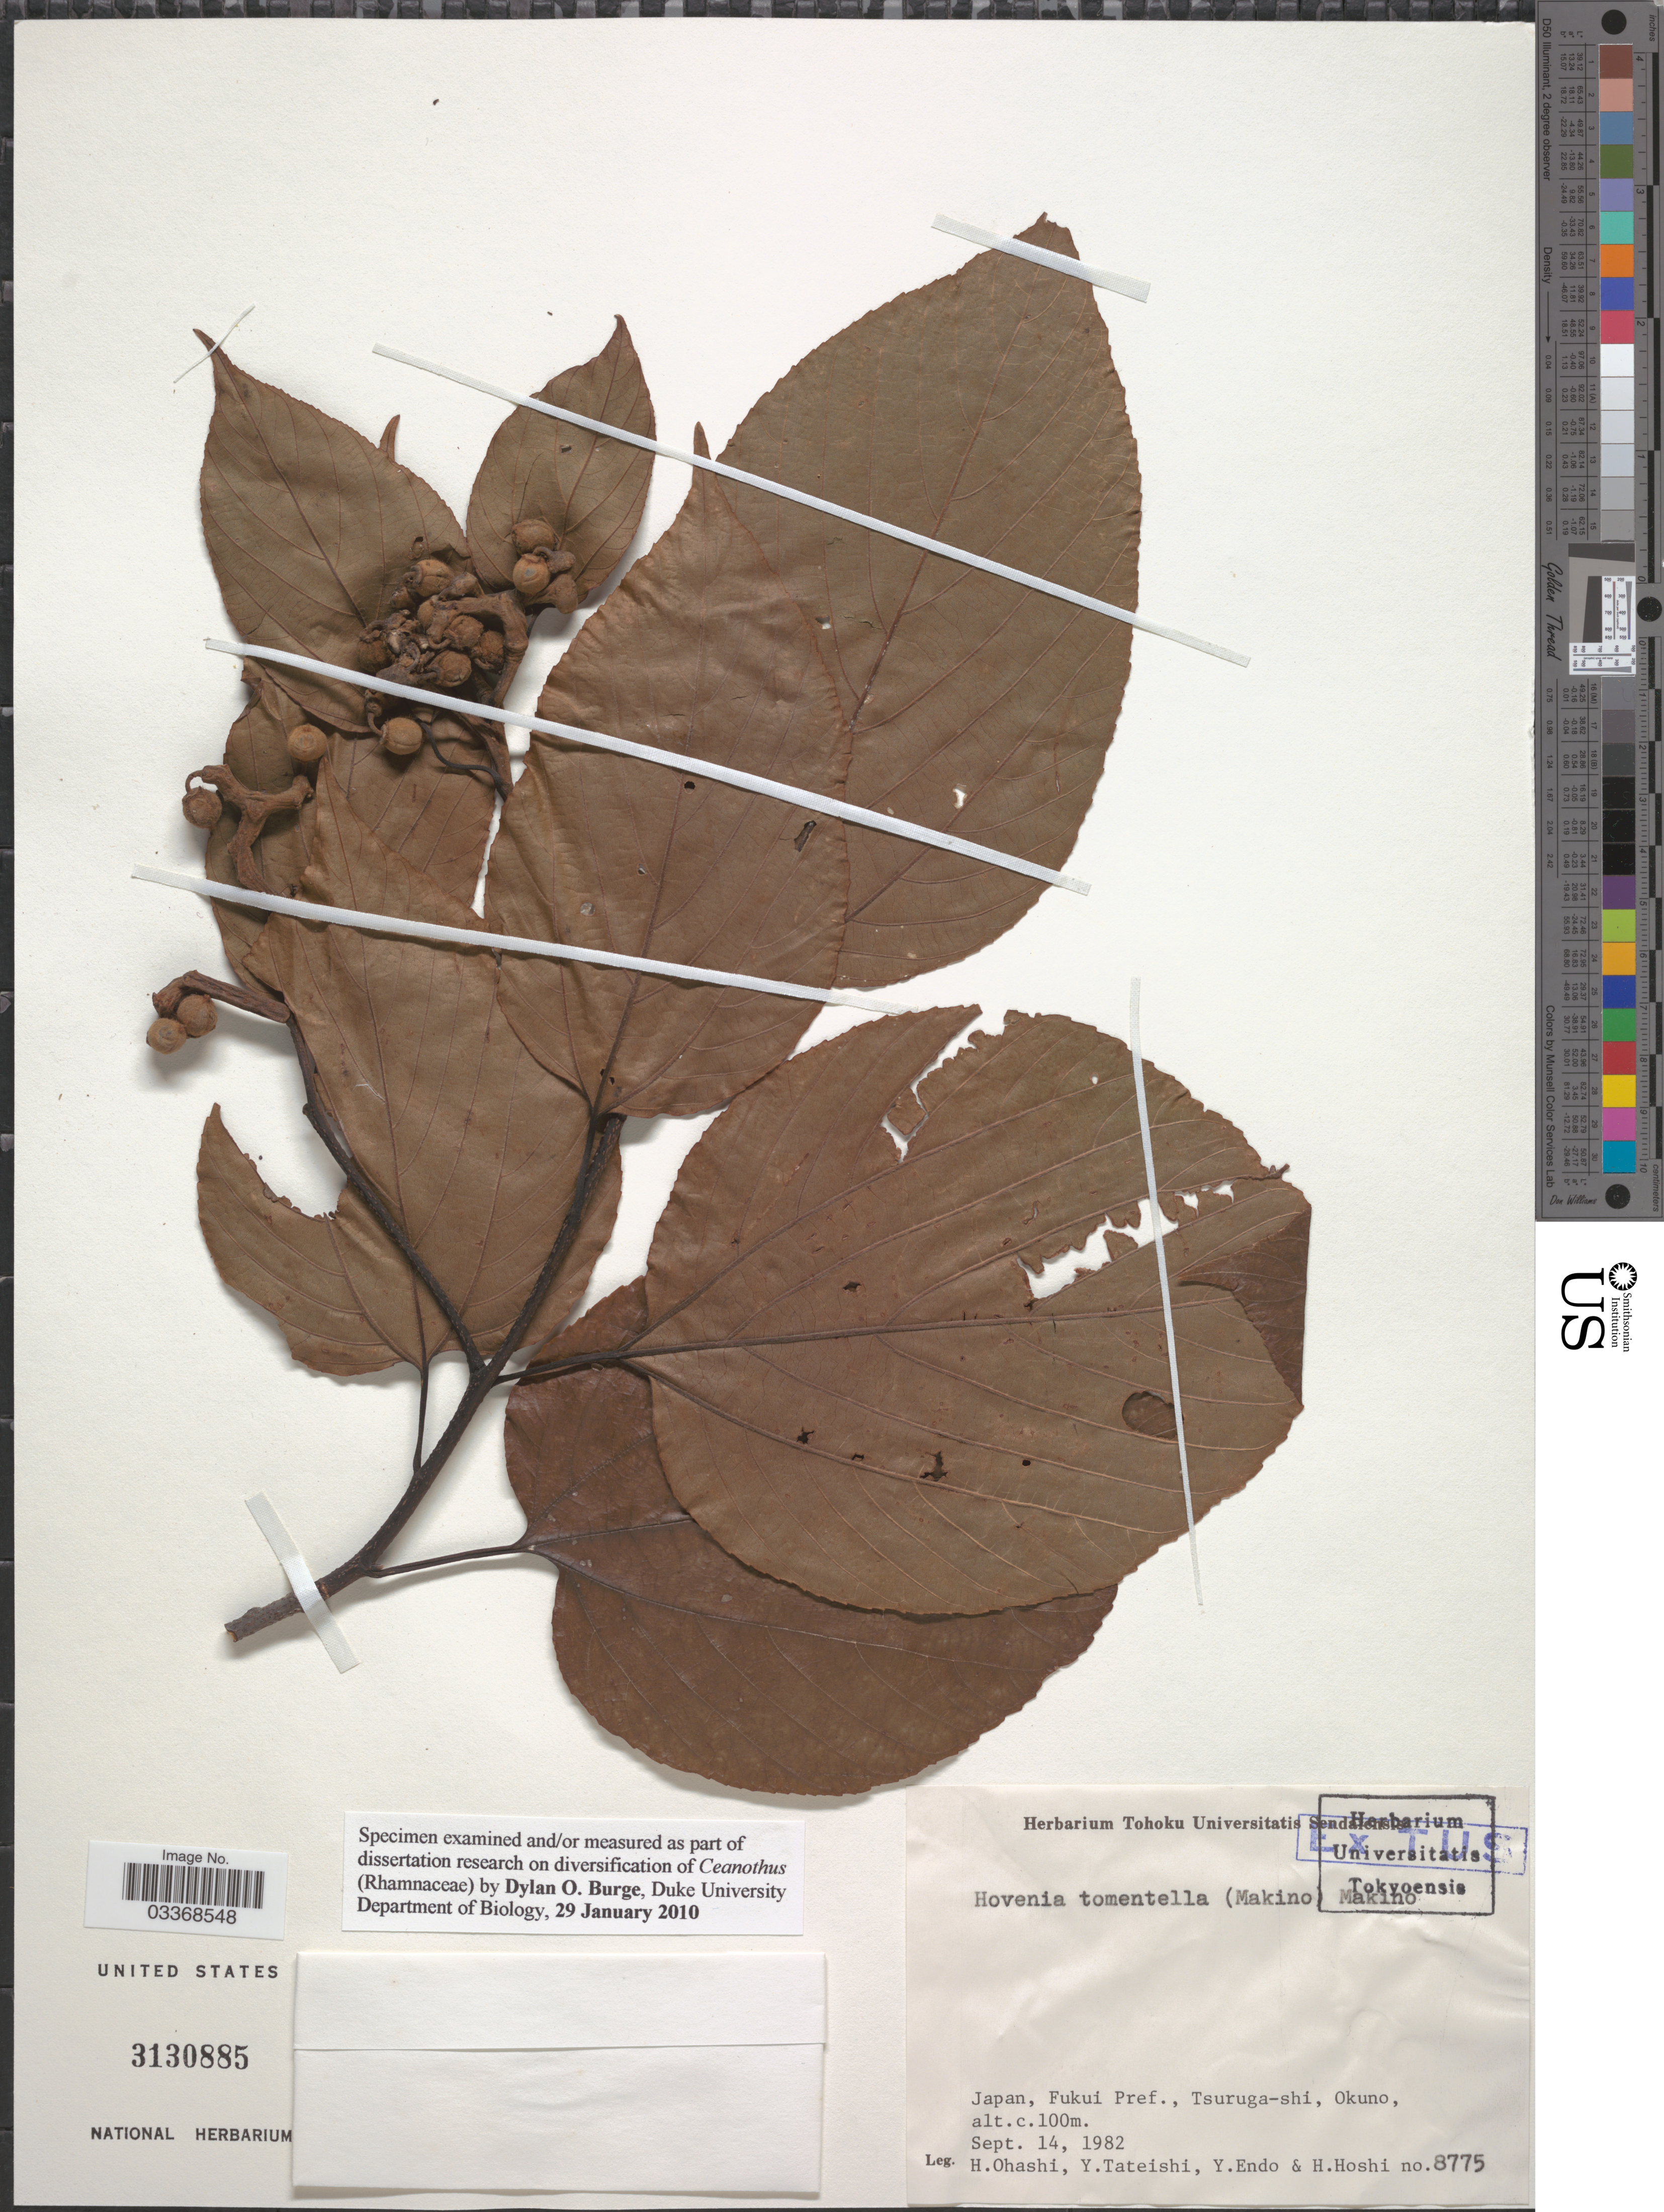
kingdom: Plantae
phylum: Tracheophyta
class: Magnoliopsida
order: Rosales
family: Rhamnaceae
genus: Hovenia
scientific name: Hovenia tomentella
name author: (Makino) Nakai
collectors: H. Ohashi, Y. Tateishi, Y. Endo & H. Hoshi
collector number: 8775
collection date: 1982-09-14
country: Japan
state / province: Hukui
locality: Fukui Pref., Tsuruga-shi, Okuno.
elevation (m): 100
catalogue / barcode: US 3130885